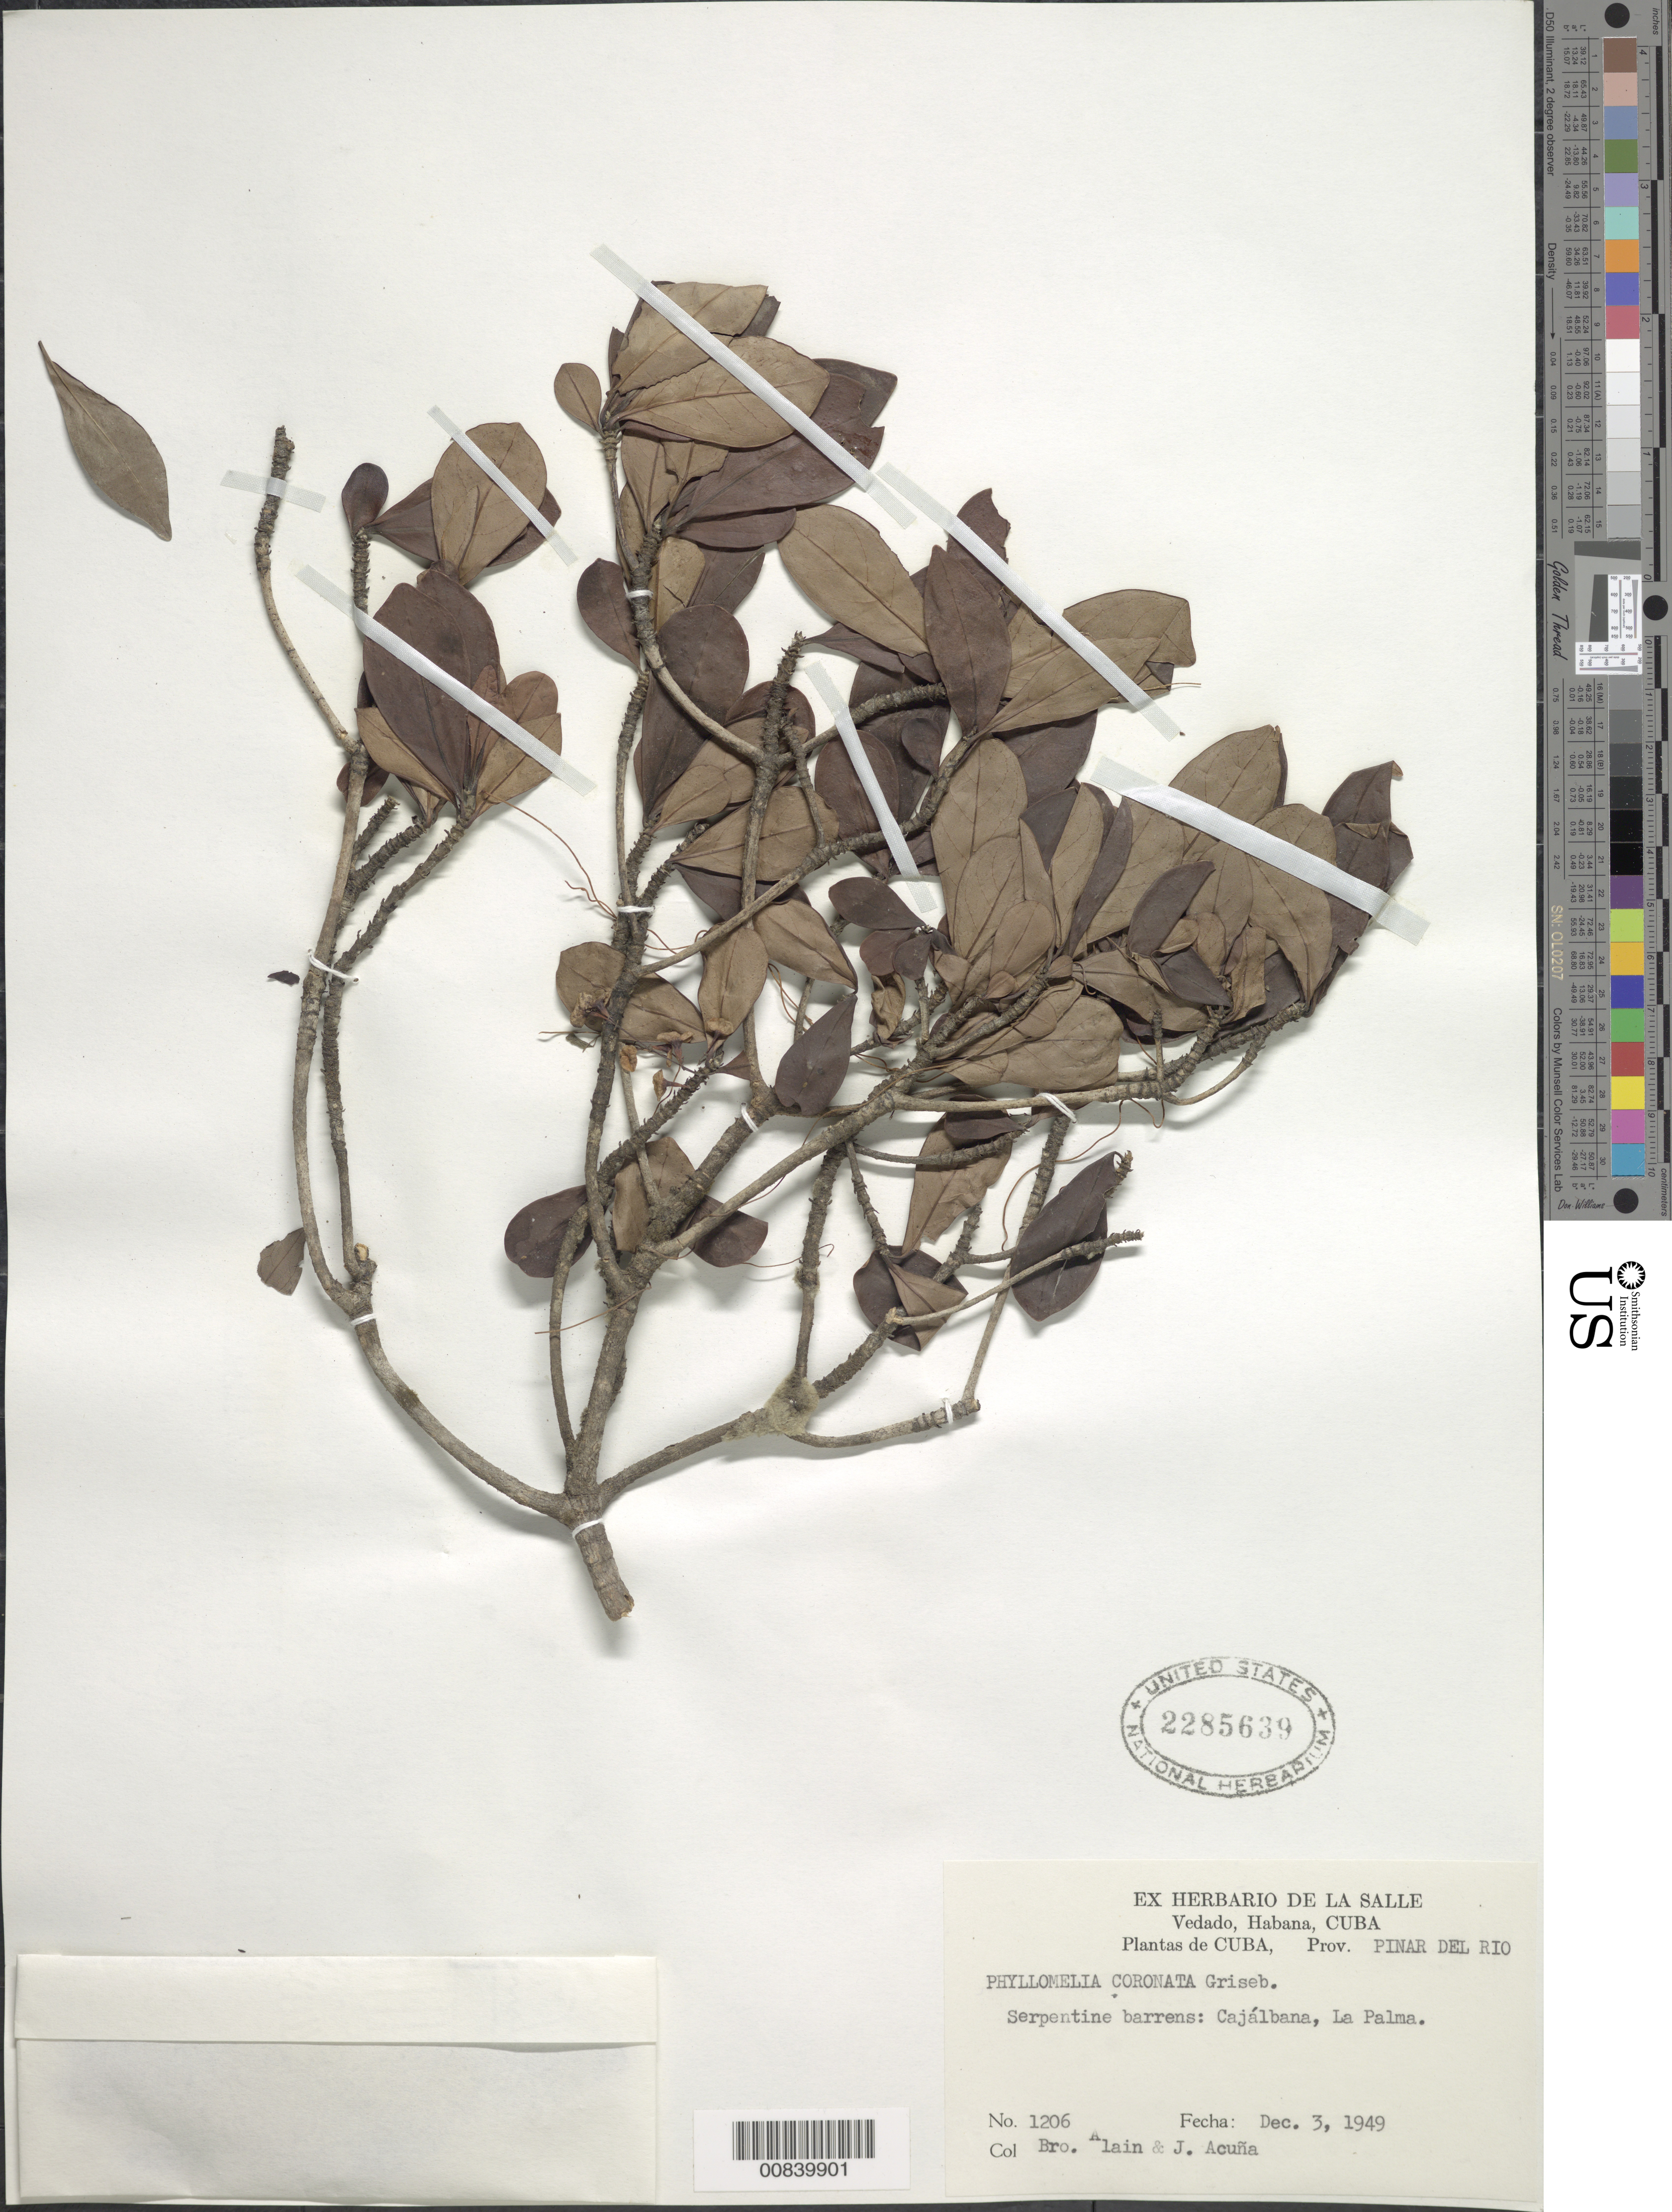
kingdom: Plantae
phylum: Tracheophyta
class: Magnoliopsida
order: Gentianales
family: Rubiaceae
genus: Phyllomelia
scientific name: Phyllomelia coronata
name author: Griseb.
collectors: A. H. Liogier & J. Acuña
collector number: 1206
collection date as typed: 03 Dec 1949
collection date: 1949-12-03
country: Cuba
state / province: Pinar del Río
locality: Cajálbana, La Palma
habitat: Serpentine barrens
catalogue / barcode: US 2285639